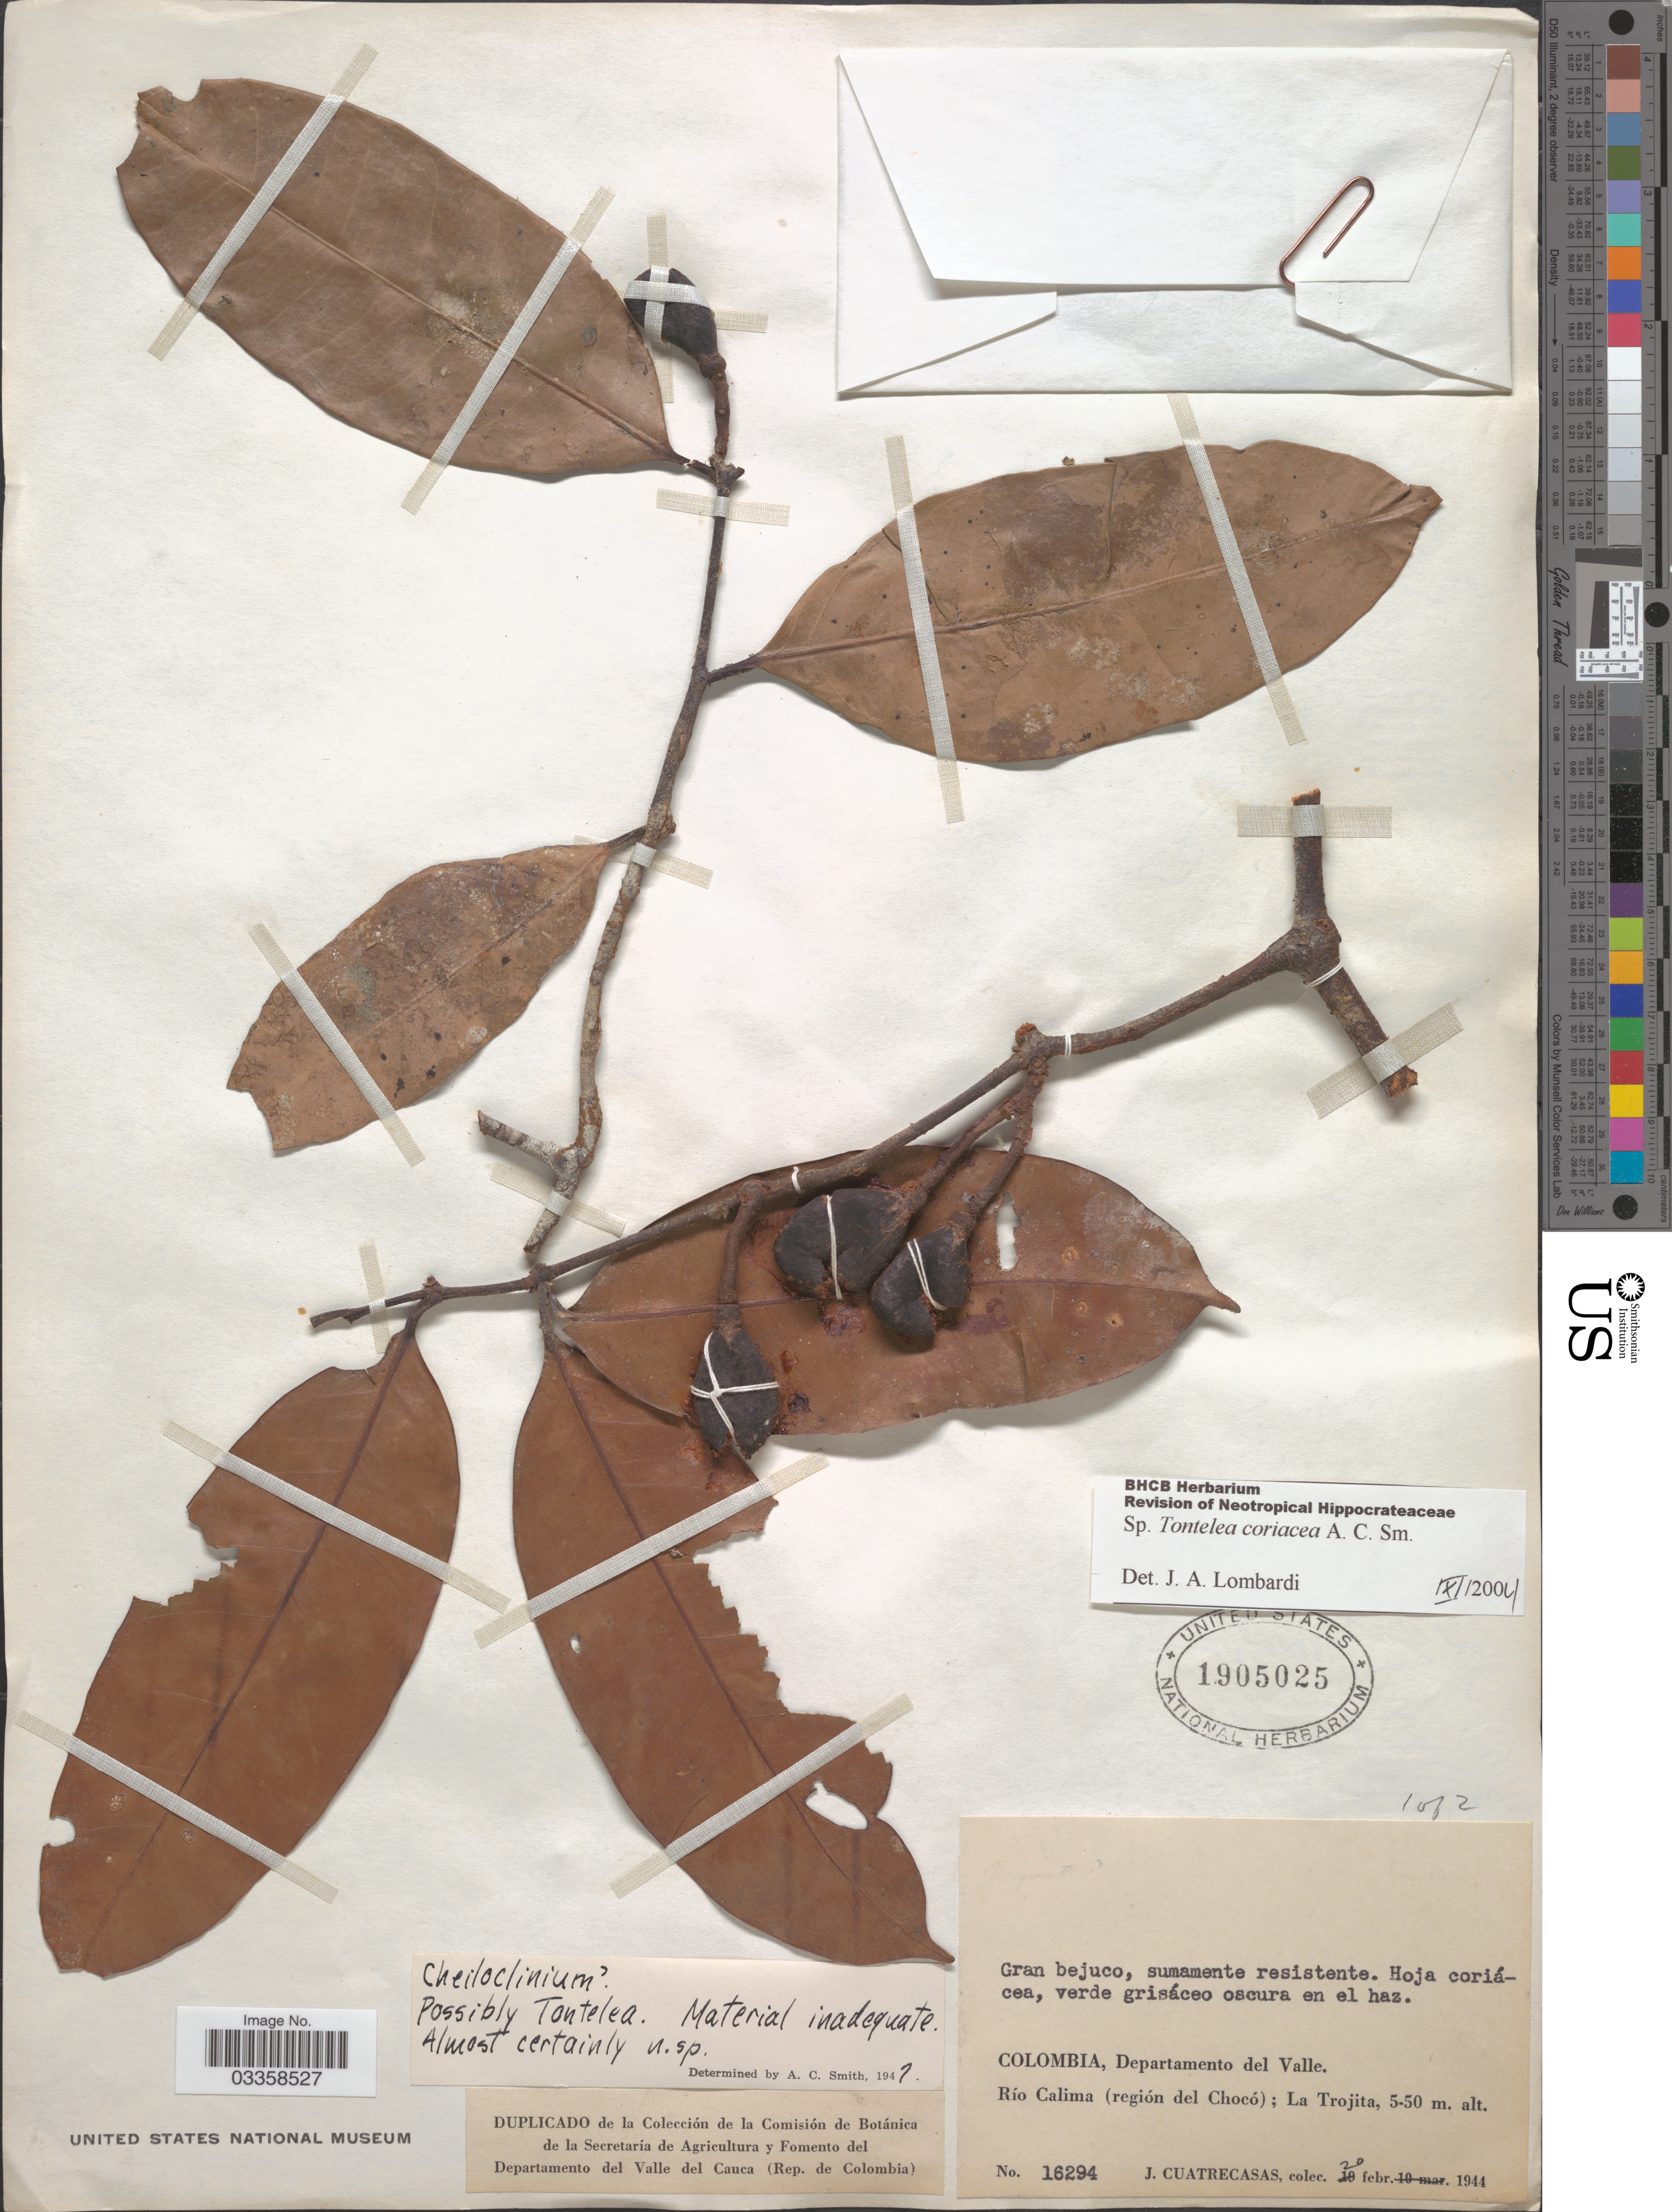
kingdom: Plantae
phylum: Tracheophyta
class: Magnoliopsida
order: Celastrales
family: Celastraceae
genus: Tontelea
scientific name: Tontelea coriacea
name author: A.C. Sm.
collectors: J. Cuatrecasas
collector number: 16294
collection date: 1944-02-20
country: Colombia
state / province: Valle del Cauca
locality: Departamento del Valle. Río Calima (región del Chocó); La Trojita.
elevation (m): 5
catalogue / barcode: US 1905025